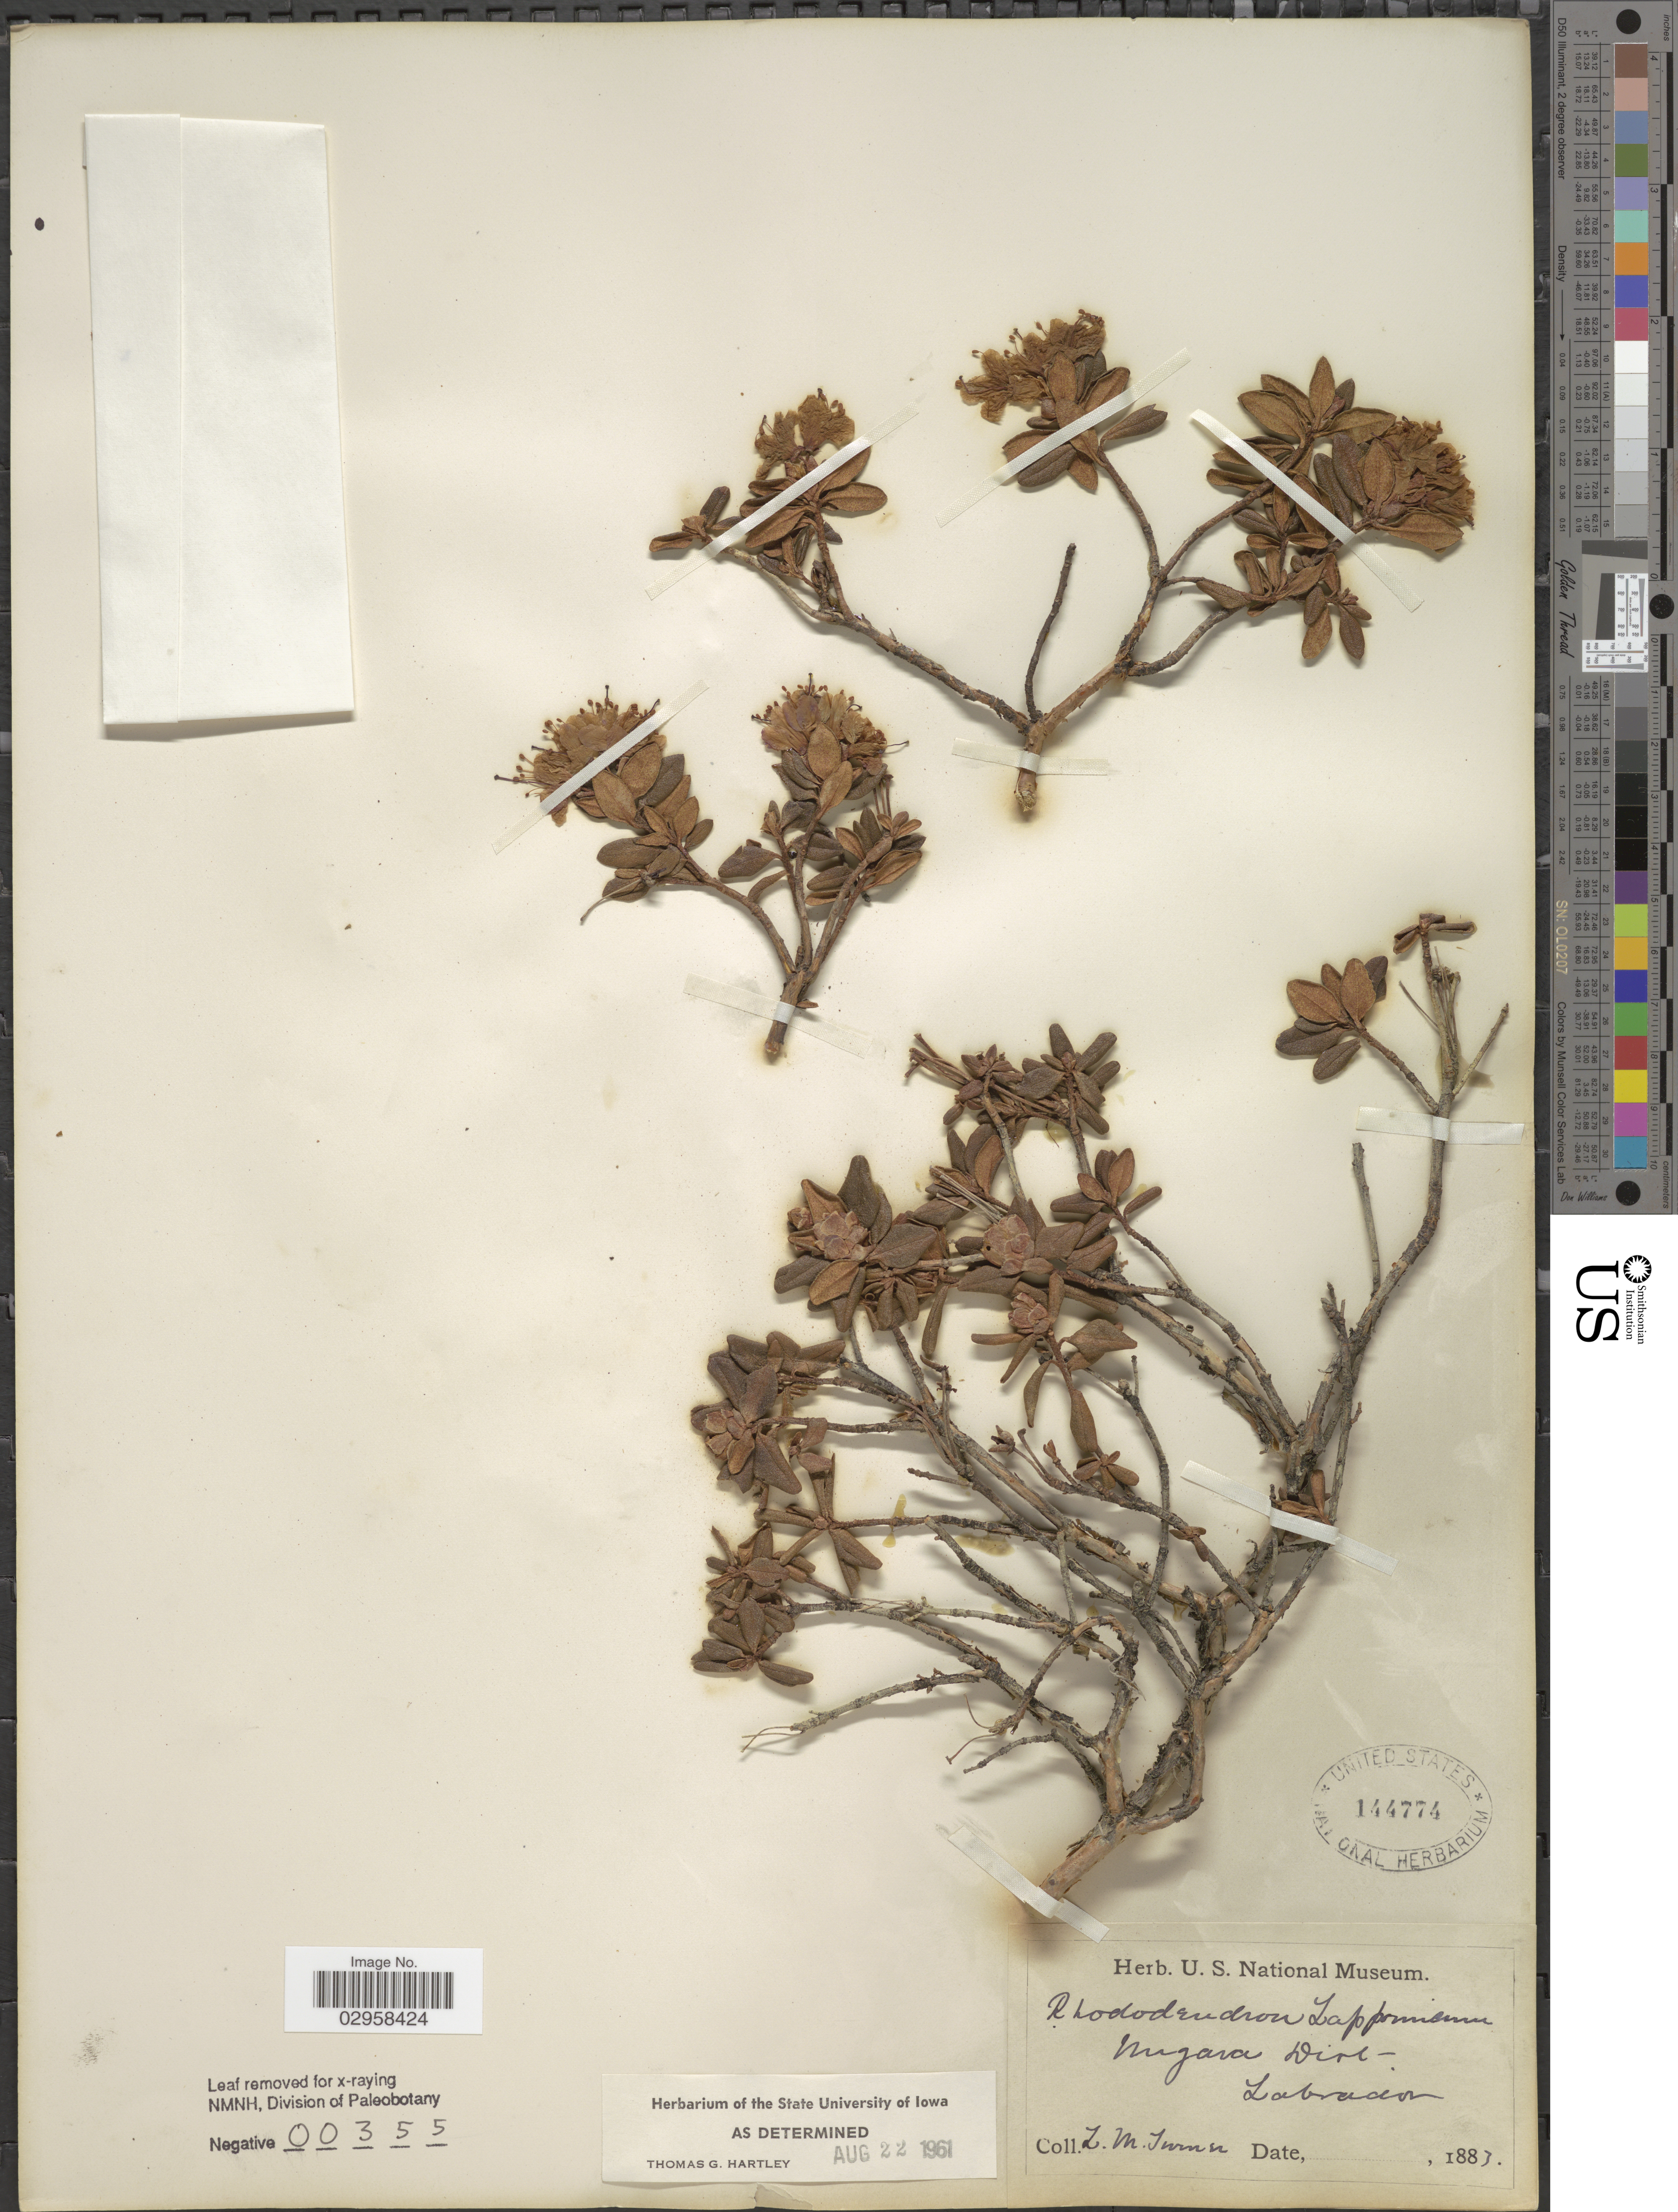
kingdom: Plantae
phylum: Tracheophyta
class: Magnoliopsida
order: Ericales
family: Ericaceae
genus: Rhododendron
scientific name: Rhododendron lapponicum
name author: (L.) Wahlenb.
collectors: L. M. Turner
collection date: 1883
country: Canada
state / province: Newfoundland and Labrador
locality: Ungava Dist. Labrador.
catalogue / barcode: US 144774